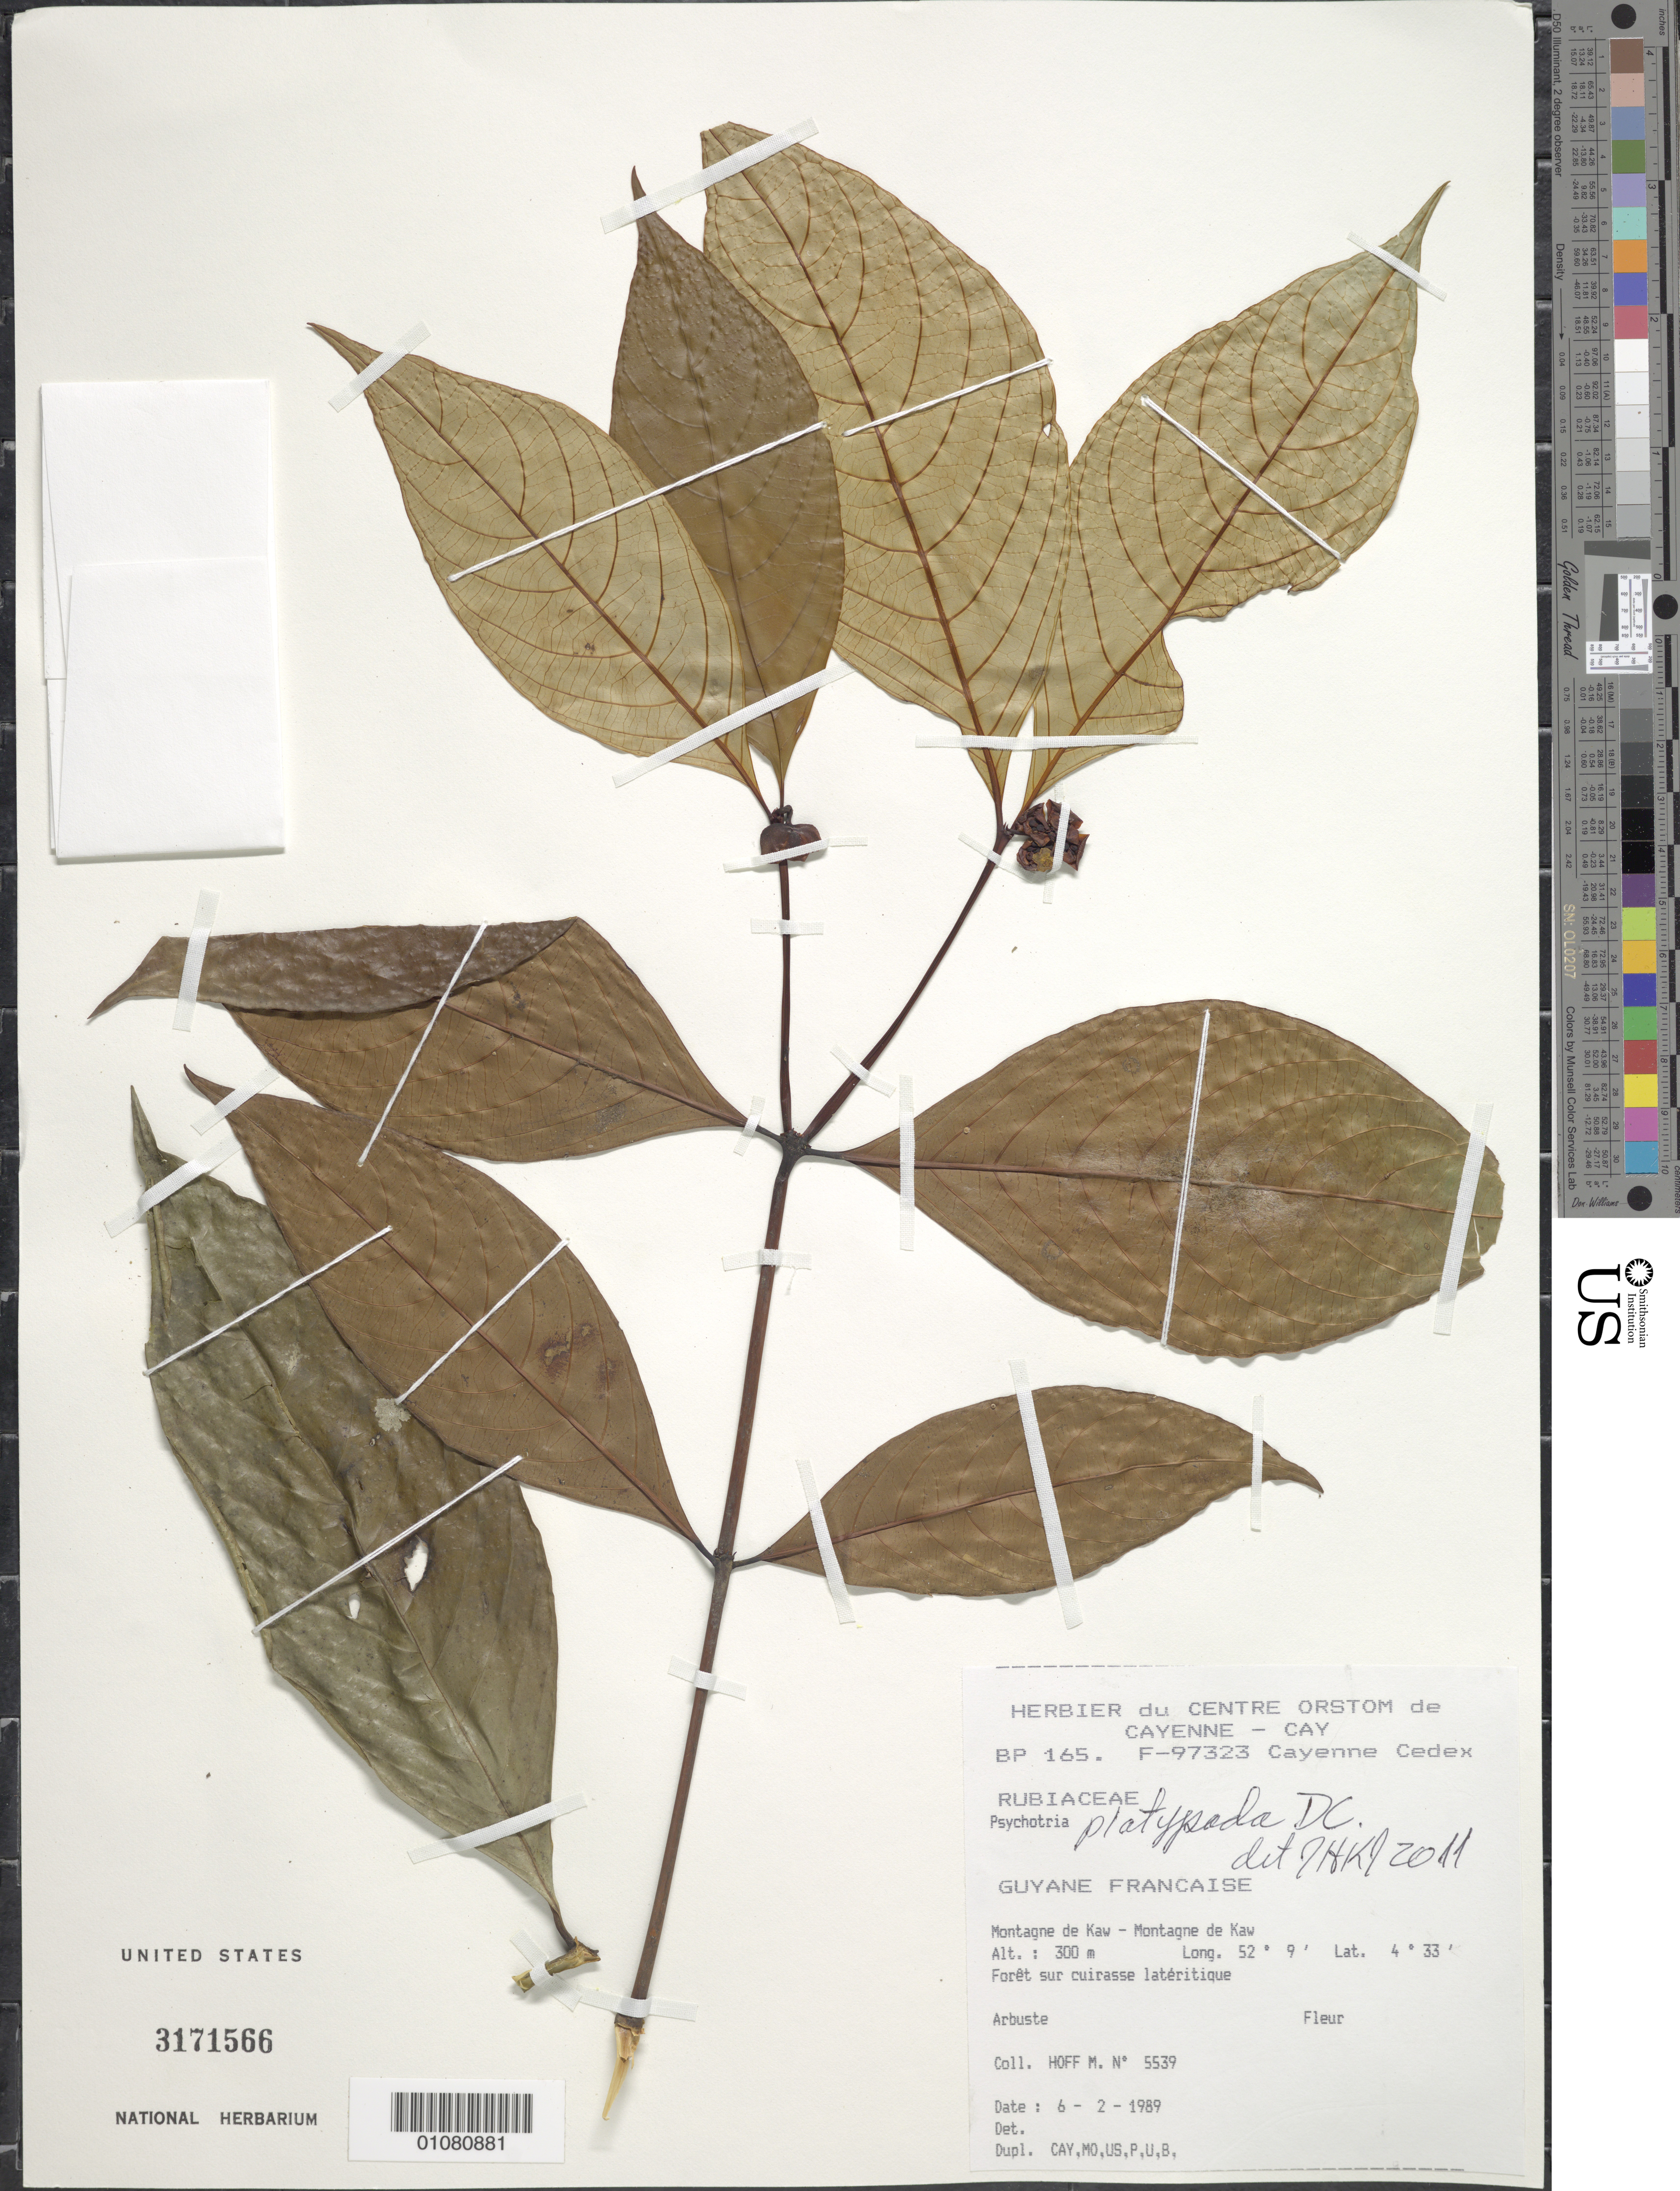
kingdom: Plantae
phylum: Tracheophyta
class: Magnoliopsida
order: Gentianales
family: Rubiaceae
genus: Palicourea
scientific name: Palicourea dichotoma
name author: (Rudge) Delprete & J.H. Kirkbr.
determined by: Kirkbride, J. H., Jr.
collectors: M. Hoff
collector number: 5539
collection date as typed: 6-Feb-89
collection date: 1989-02-06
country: French Guiana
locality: Montagne de Kaw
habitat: Forêt sur cuirasse latéritique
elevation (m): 300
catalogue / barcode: US 3171566